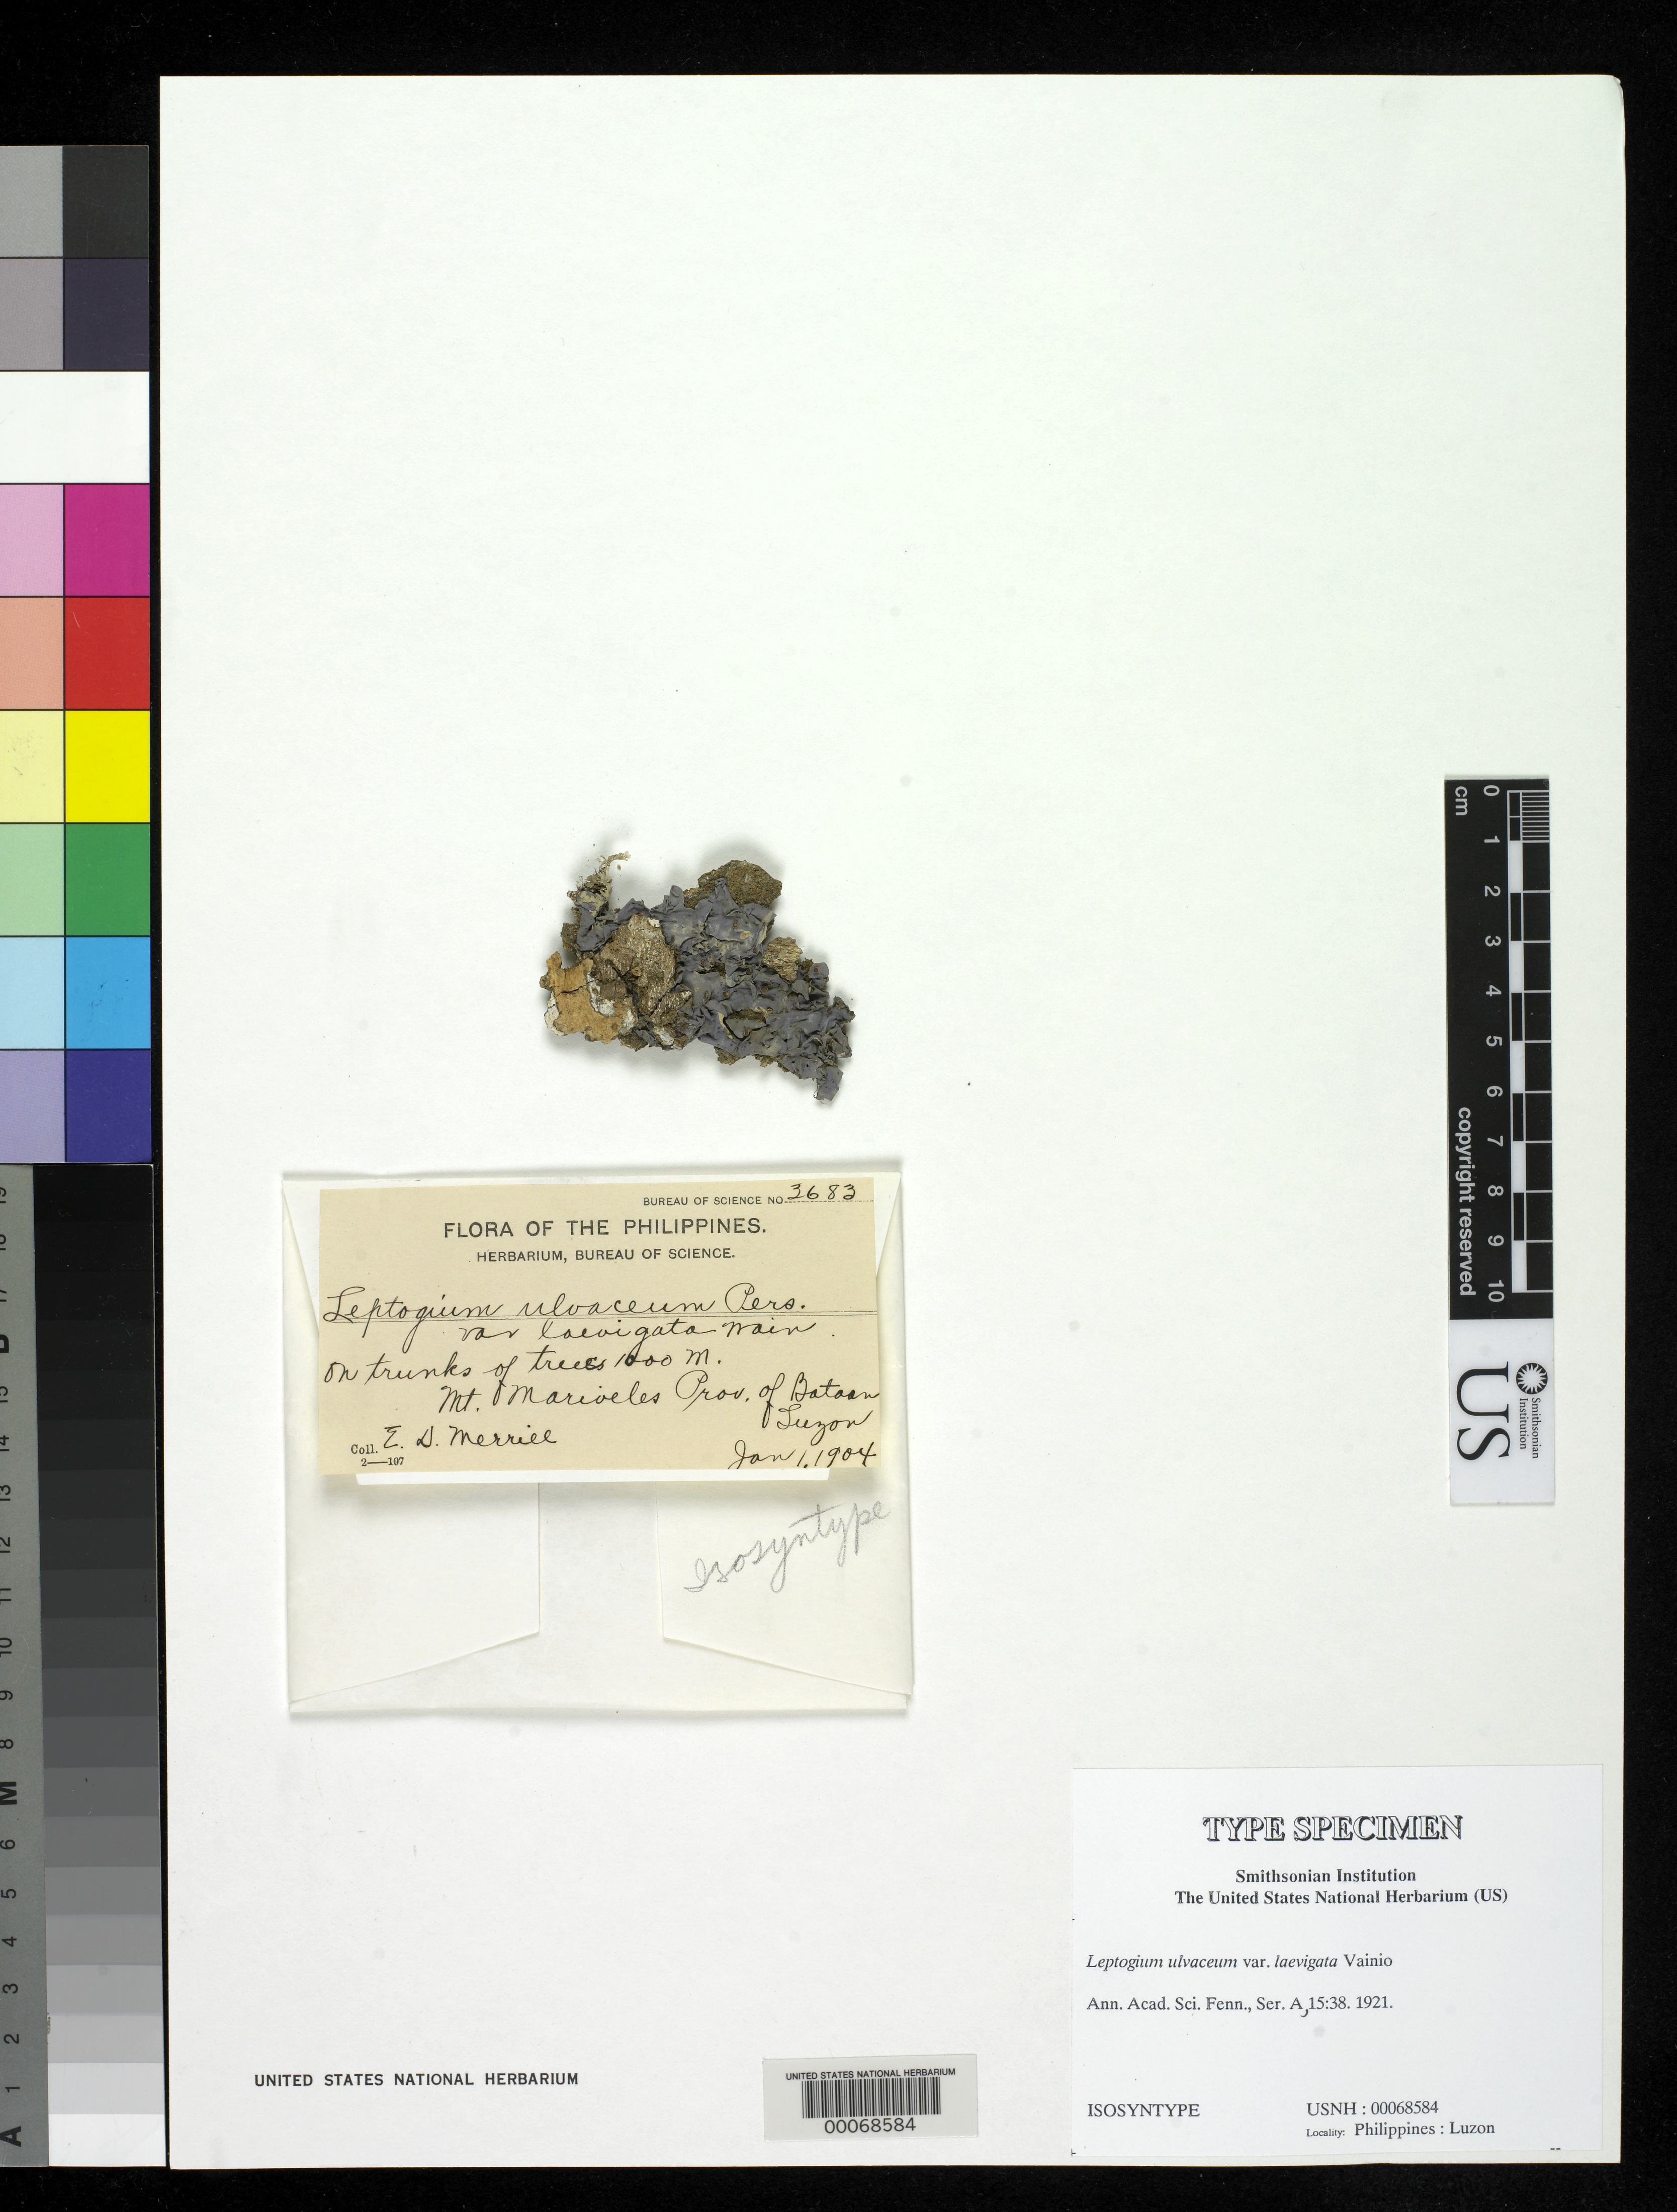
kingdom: Fungi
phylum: Ascomycota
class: Lecanoromycetes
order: Peltigerales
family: Collemataceae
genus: Leptogium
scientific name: Leptogium ulvaceum var. laevigata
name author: Vain.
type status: Isosyntype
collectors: E. D. Merrill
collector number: Bur. Sci. 3683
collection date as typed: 01 Jan 1904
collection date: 1904-01-01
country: Philippines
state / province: Central Luzon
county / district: Bataan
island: Luzon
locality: Mt. Mariveles, Prov. of Bataan